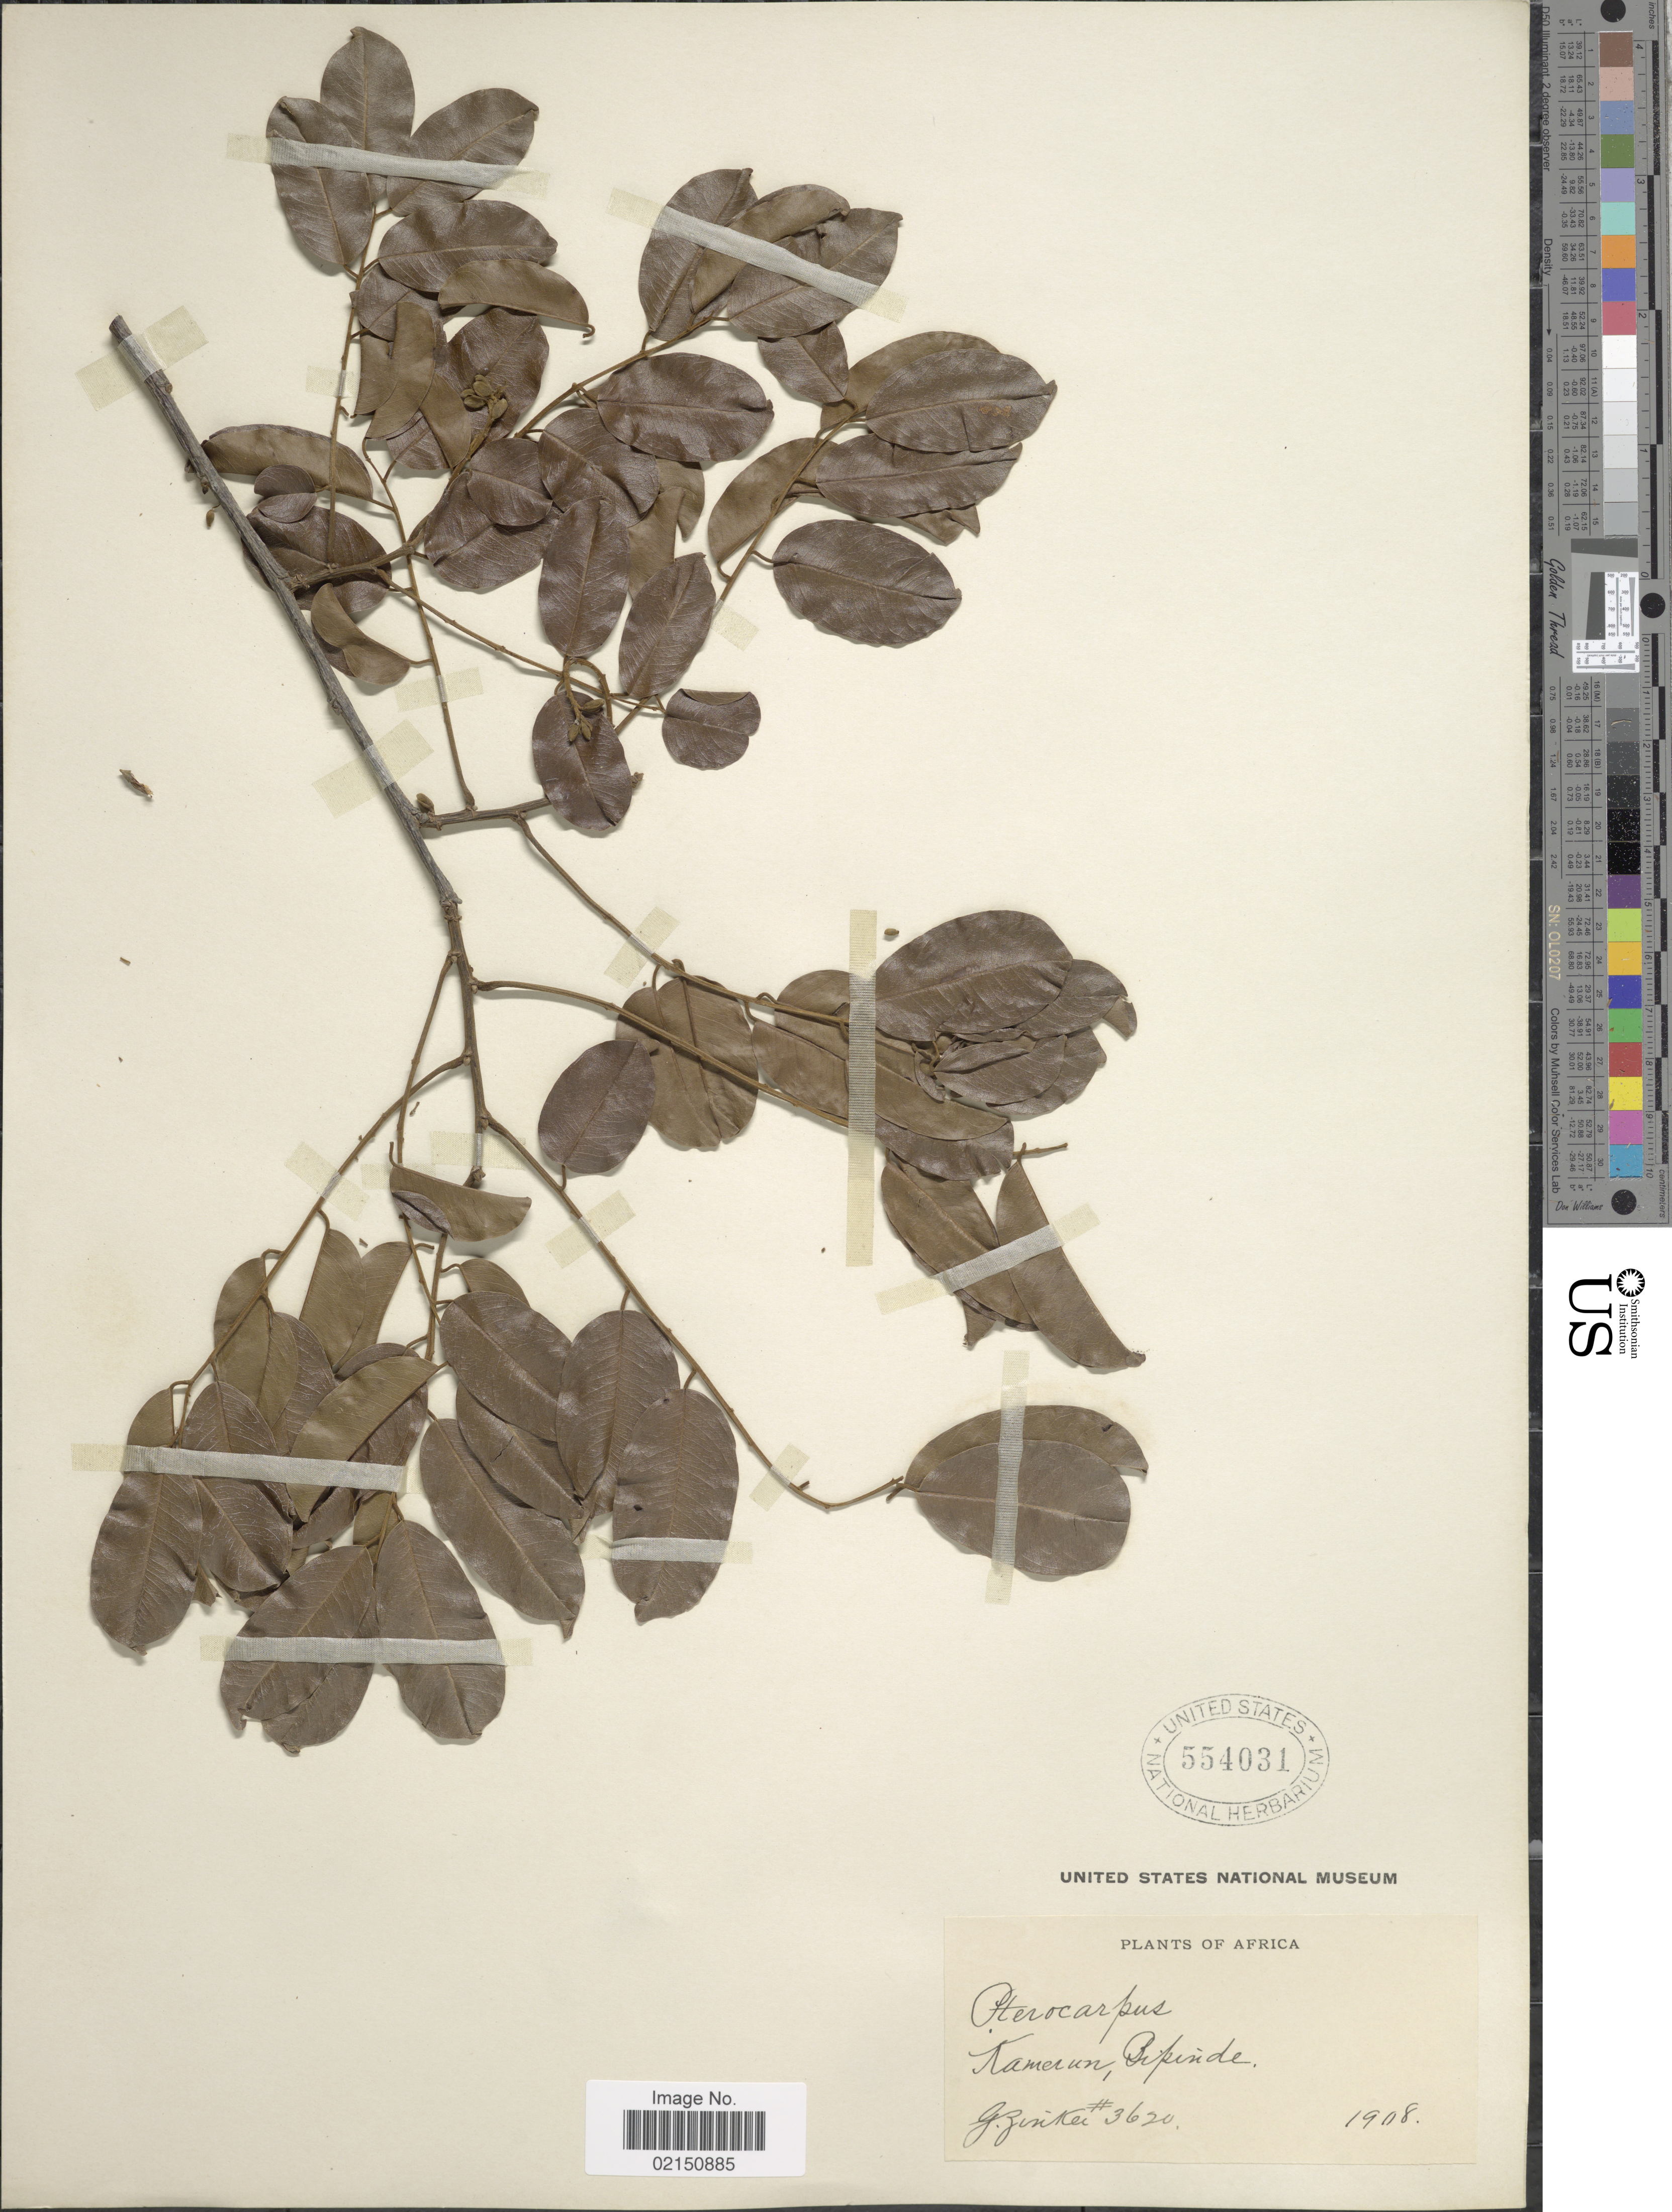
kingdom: Plantae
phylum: Tracheophyta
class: Magnoliopsida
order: Fabales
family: Fabaceae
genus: Pterocarpus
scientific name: Pterocarpus soyauxii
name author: Taub.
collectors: G. A. Zenker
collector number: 3620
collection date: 1908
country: Cameroon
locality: Africa, Kamerun, Bipinde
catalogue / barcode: US 554031